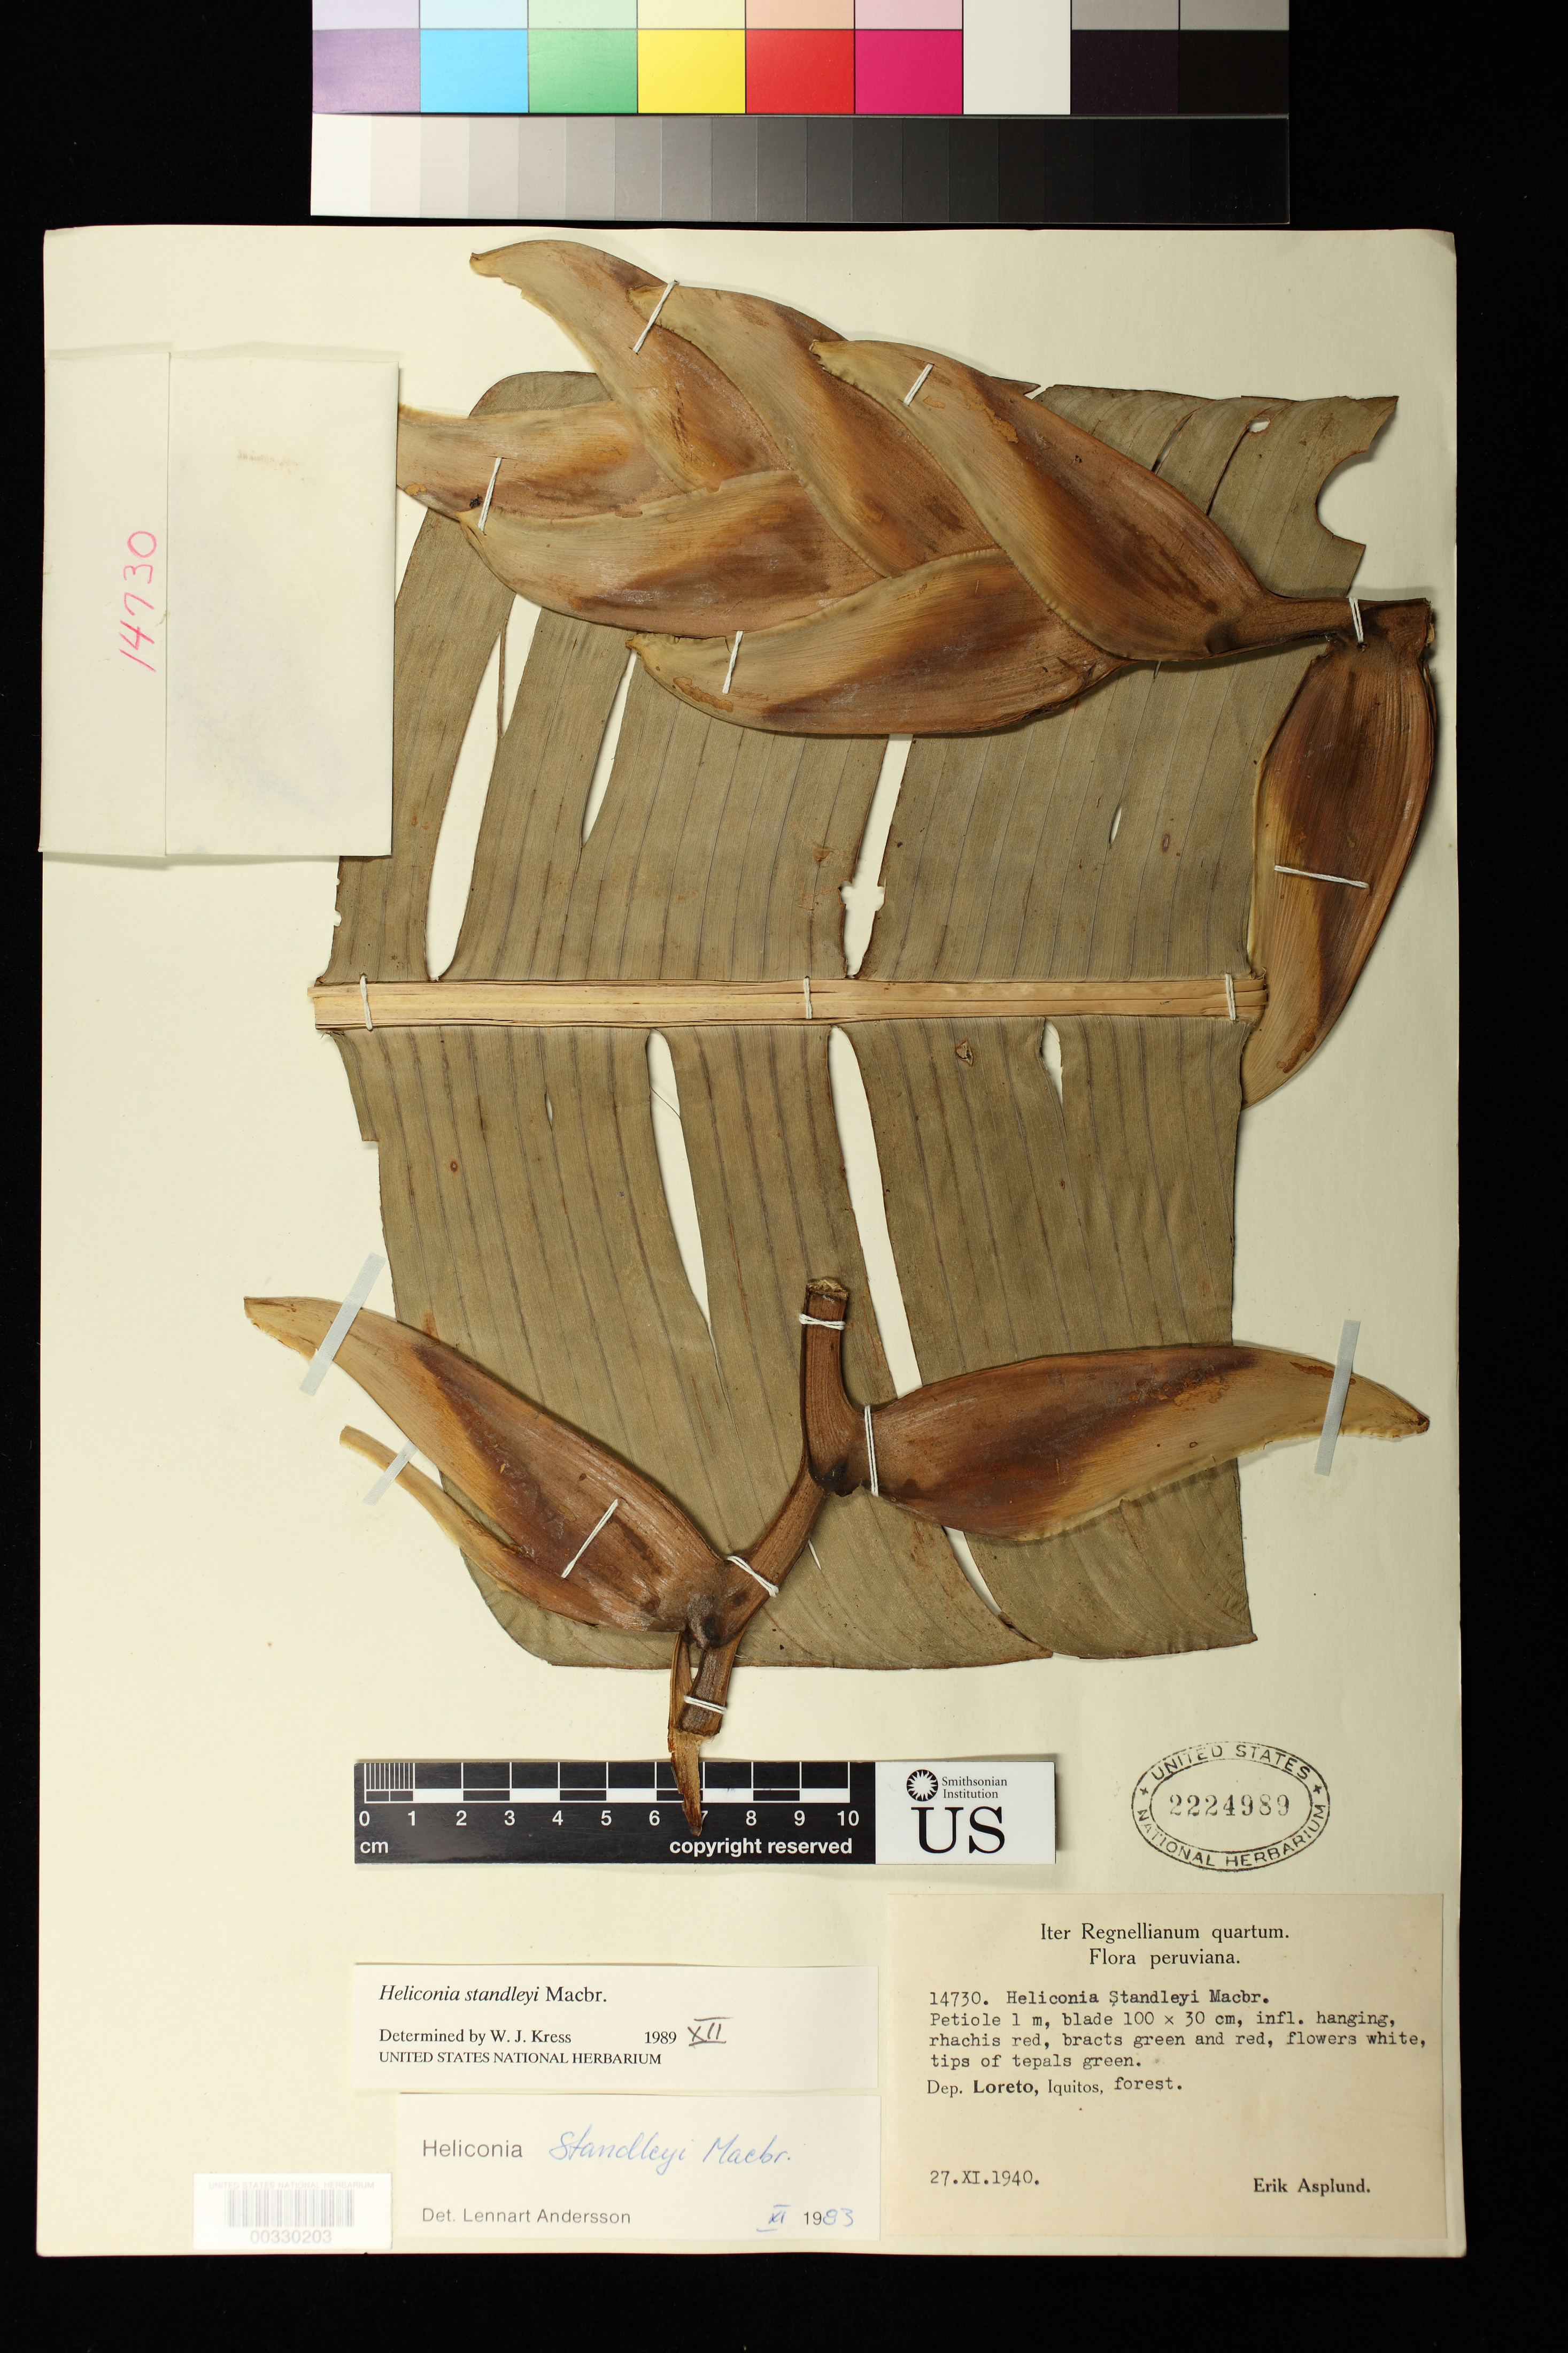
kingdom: Plantae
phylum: Tracheophyta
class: Liliopsida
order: Zingiberales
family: Heliconiaceae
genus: Heliconia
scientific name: Heliconia standleyi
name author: J.F. Macbr.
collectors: E. Asplund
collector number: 14730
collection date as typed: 27 Nov 1940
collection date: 1940-11-27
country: Peru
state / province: Loreto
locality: Iquitos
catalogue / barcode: US 2224989